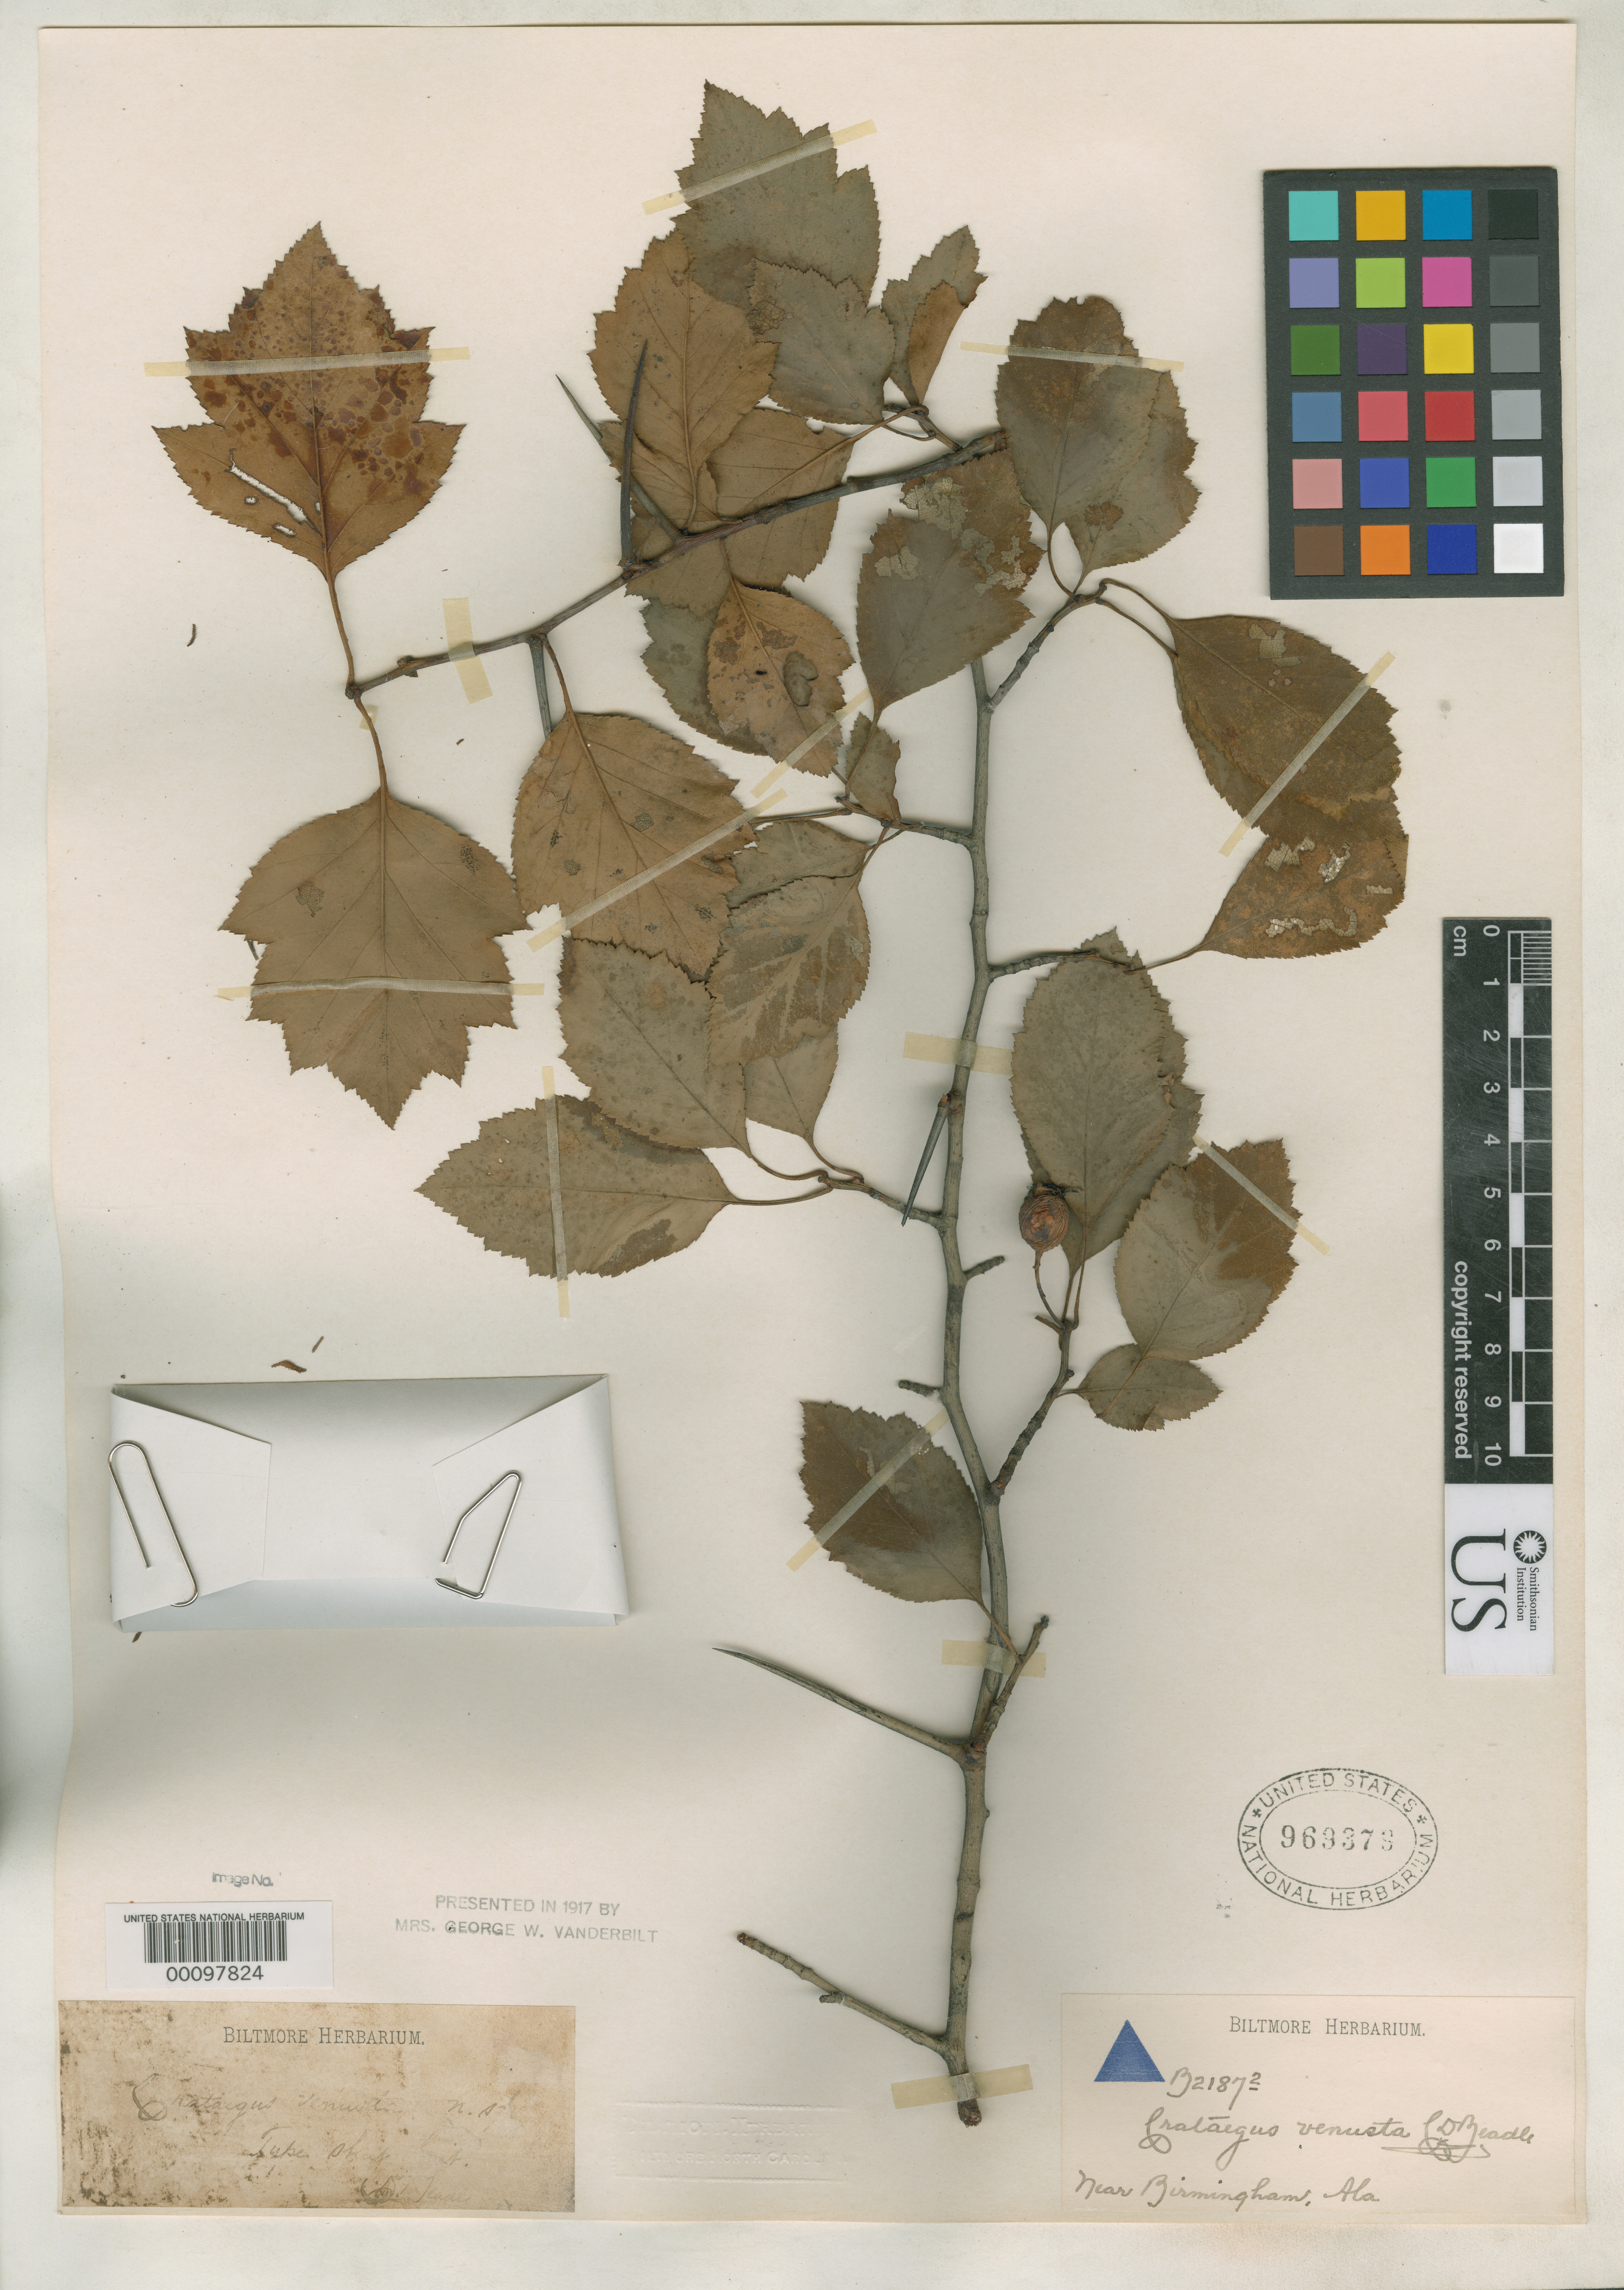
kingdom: Plantae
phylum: Tracheophyta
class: Magnoliopsida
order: Rosales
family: Rosaceae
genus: Crataegus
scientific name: Crataegus venusta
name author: Beadle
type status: Type Collection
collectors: ex herb. Biltmore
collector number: B 2187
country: United States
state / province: Alabama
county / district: Jefferson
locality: Birmingham.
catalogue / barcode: US 969379